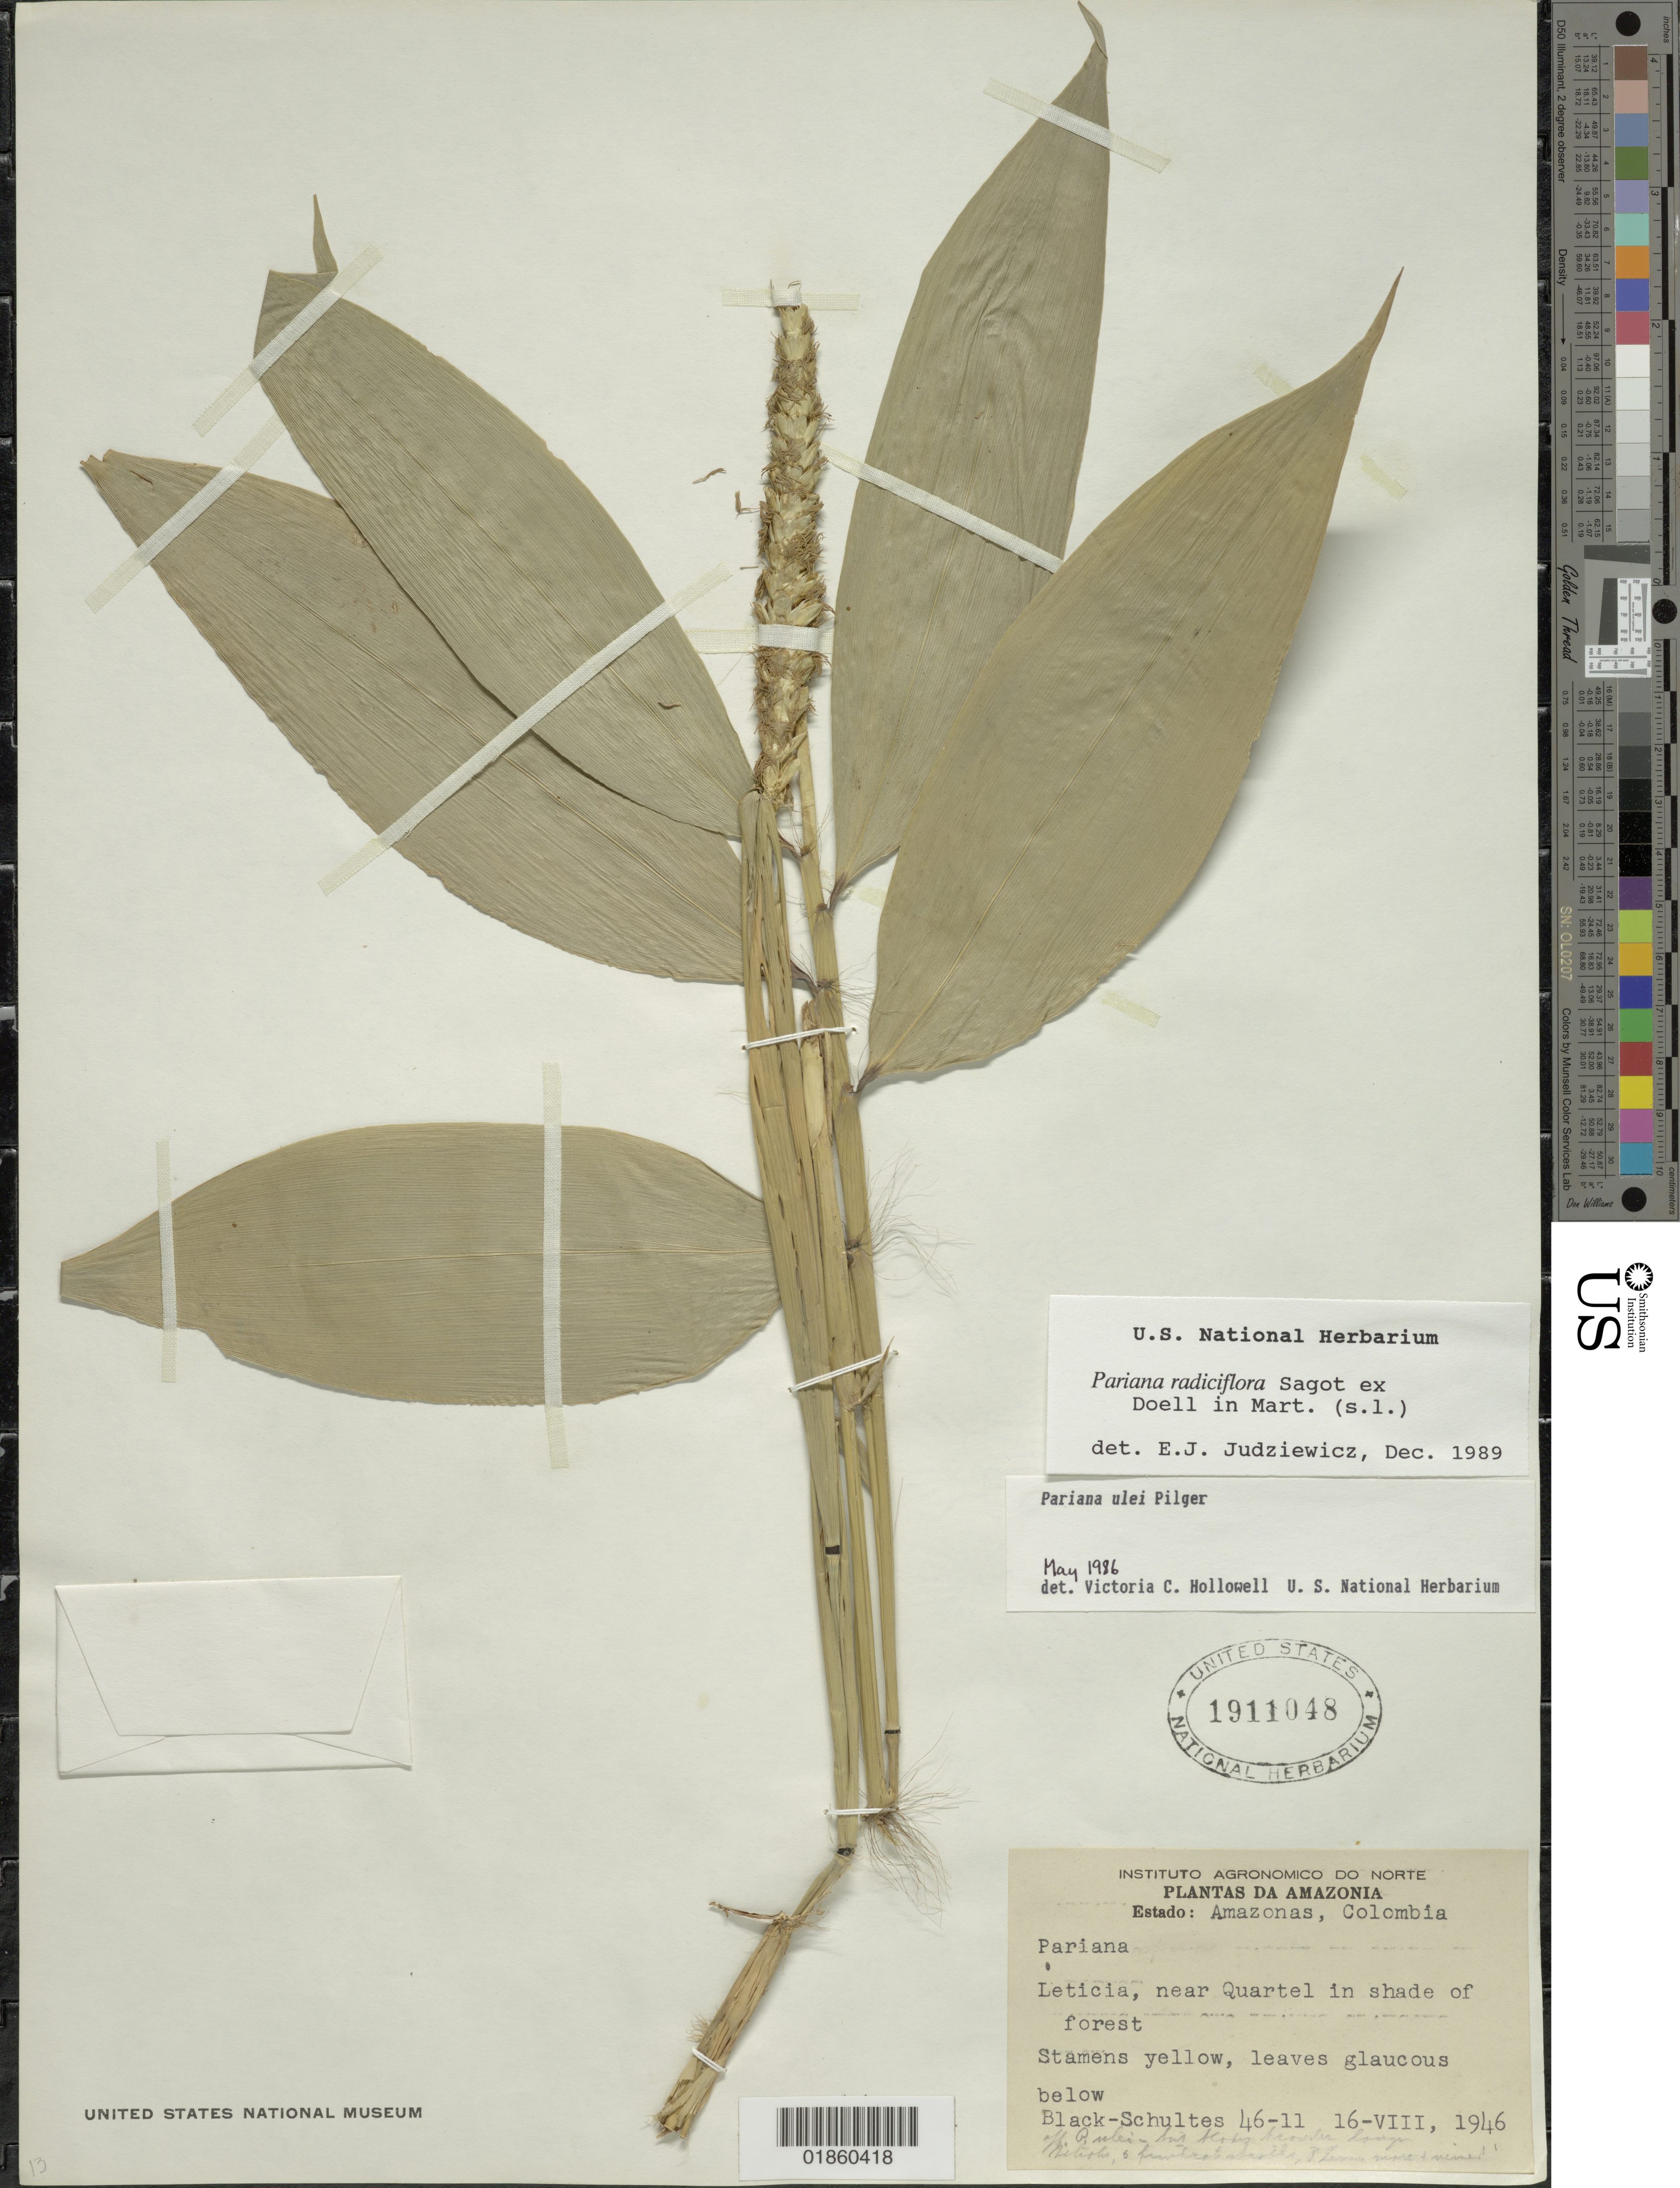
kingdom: Plantae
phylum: Tracheophyta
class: Liliopsida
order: Poales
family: Poaceae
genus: Pariana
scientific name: Pariana radiciflora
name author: Sagot ex Döll in Mart.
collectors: -- Schultes & -- Black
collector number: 46-11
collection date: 1946-08-16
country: Colombia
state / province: Amazônas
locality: Leticia, near Quartel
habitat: shade of forest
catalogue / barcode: US 1911048